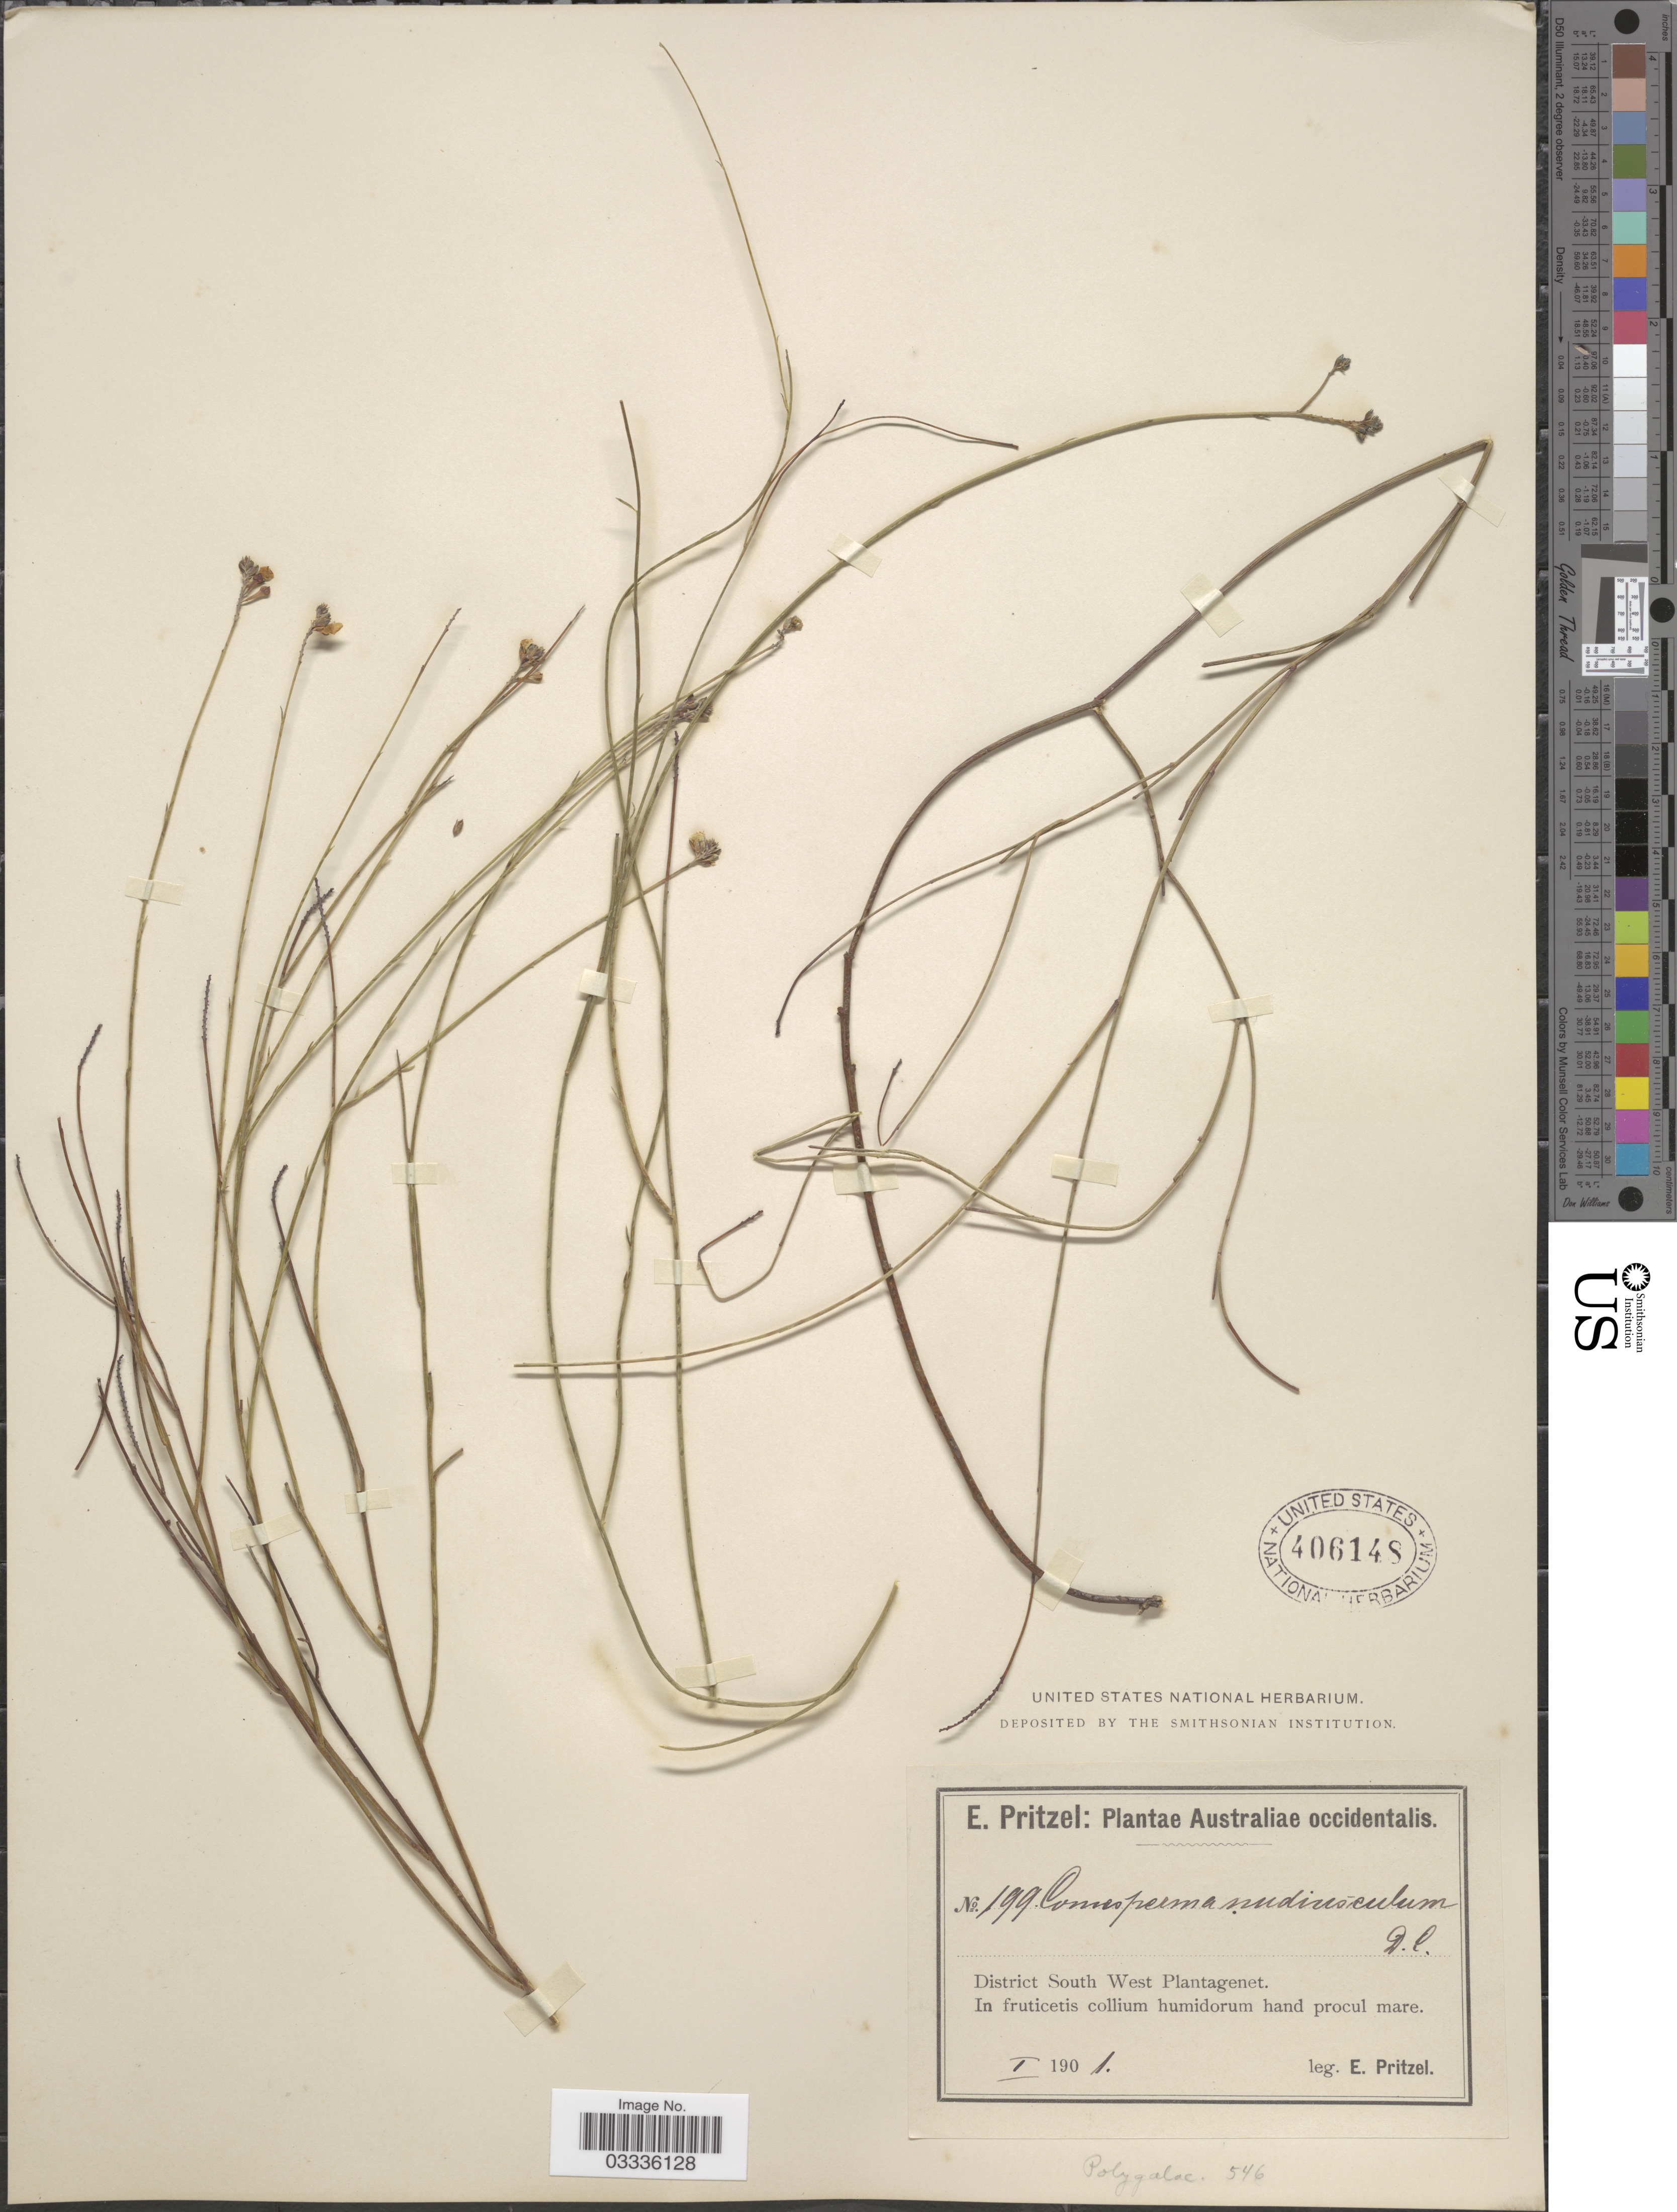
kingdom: Plantae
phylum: Tracheophyta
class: Magnoliopsida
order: Fabales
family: Polygalaceae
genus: Comesperma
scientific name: Comesperma nudiusculum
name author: DC.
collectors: E. G. Pritzel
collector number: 199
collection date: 1901-01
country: Australia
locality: Australiae occidentalis. District South West Plantagenet.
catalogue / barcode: US 406148